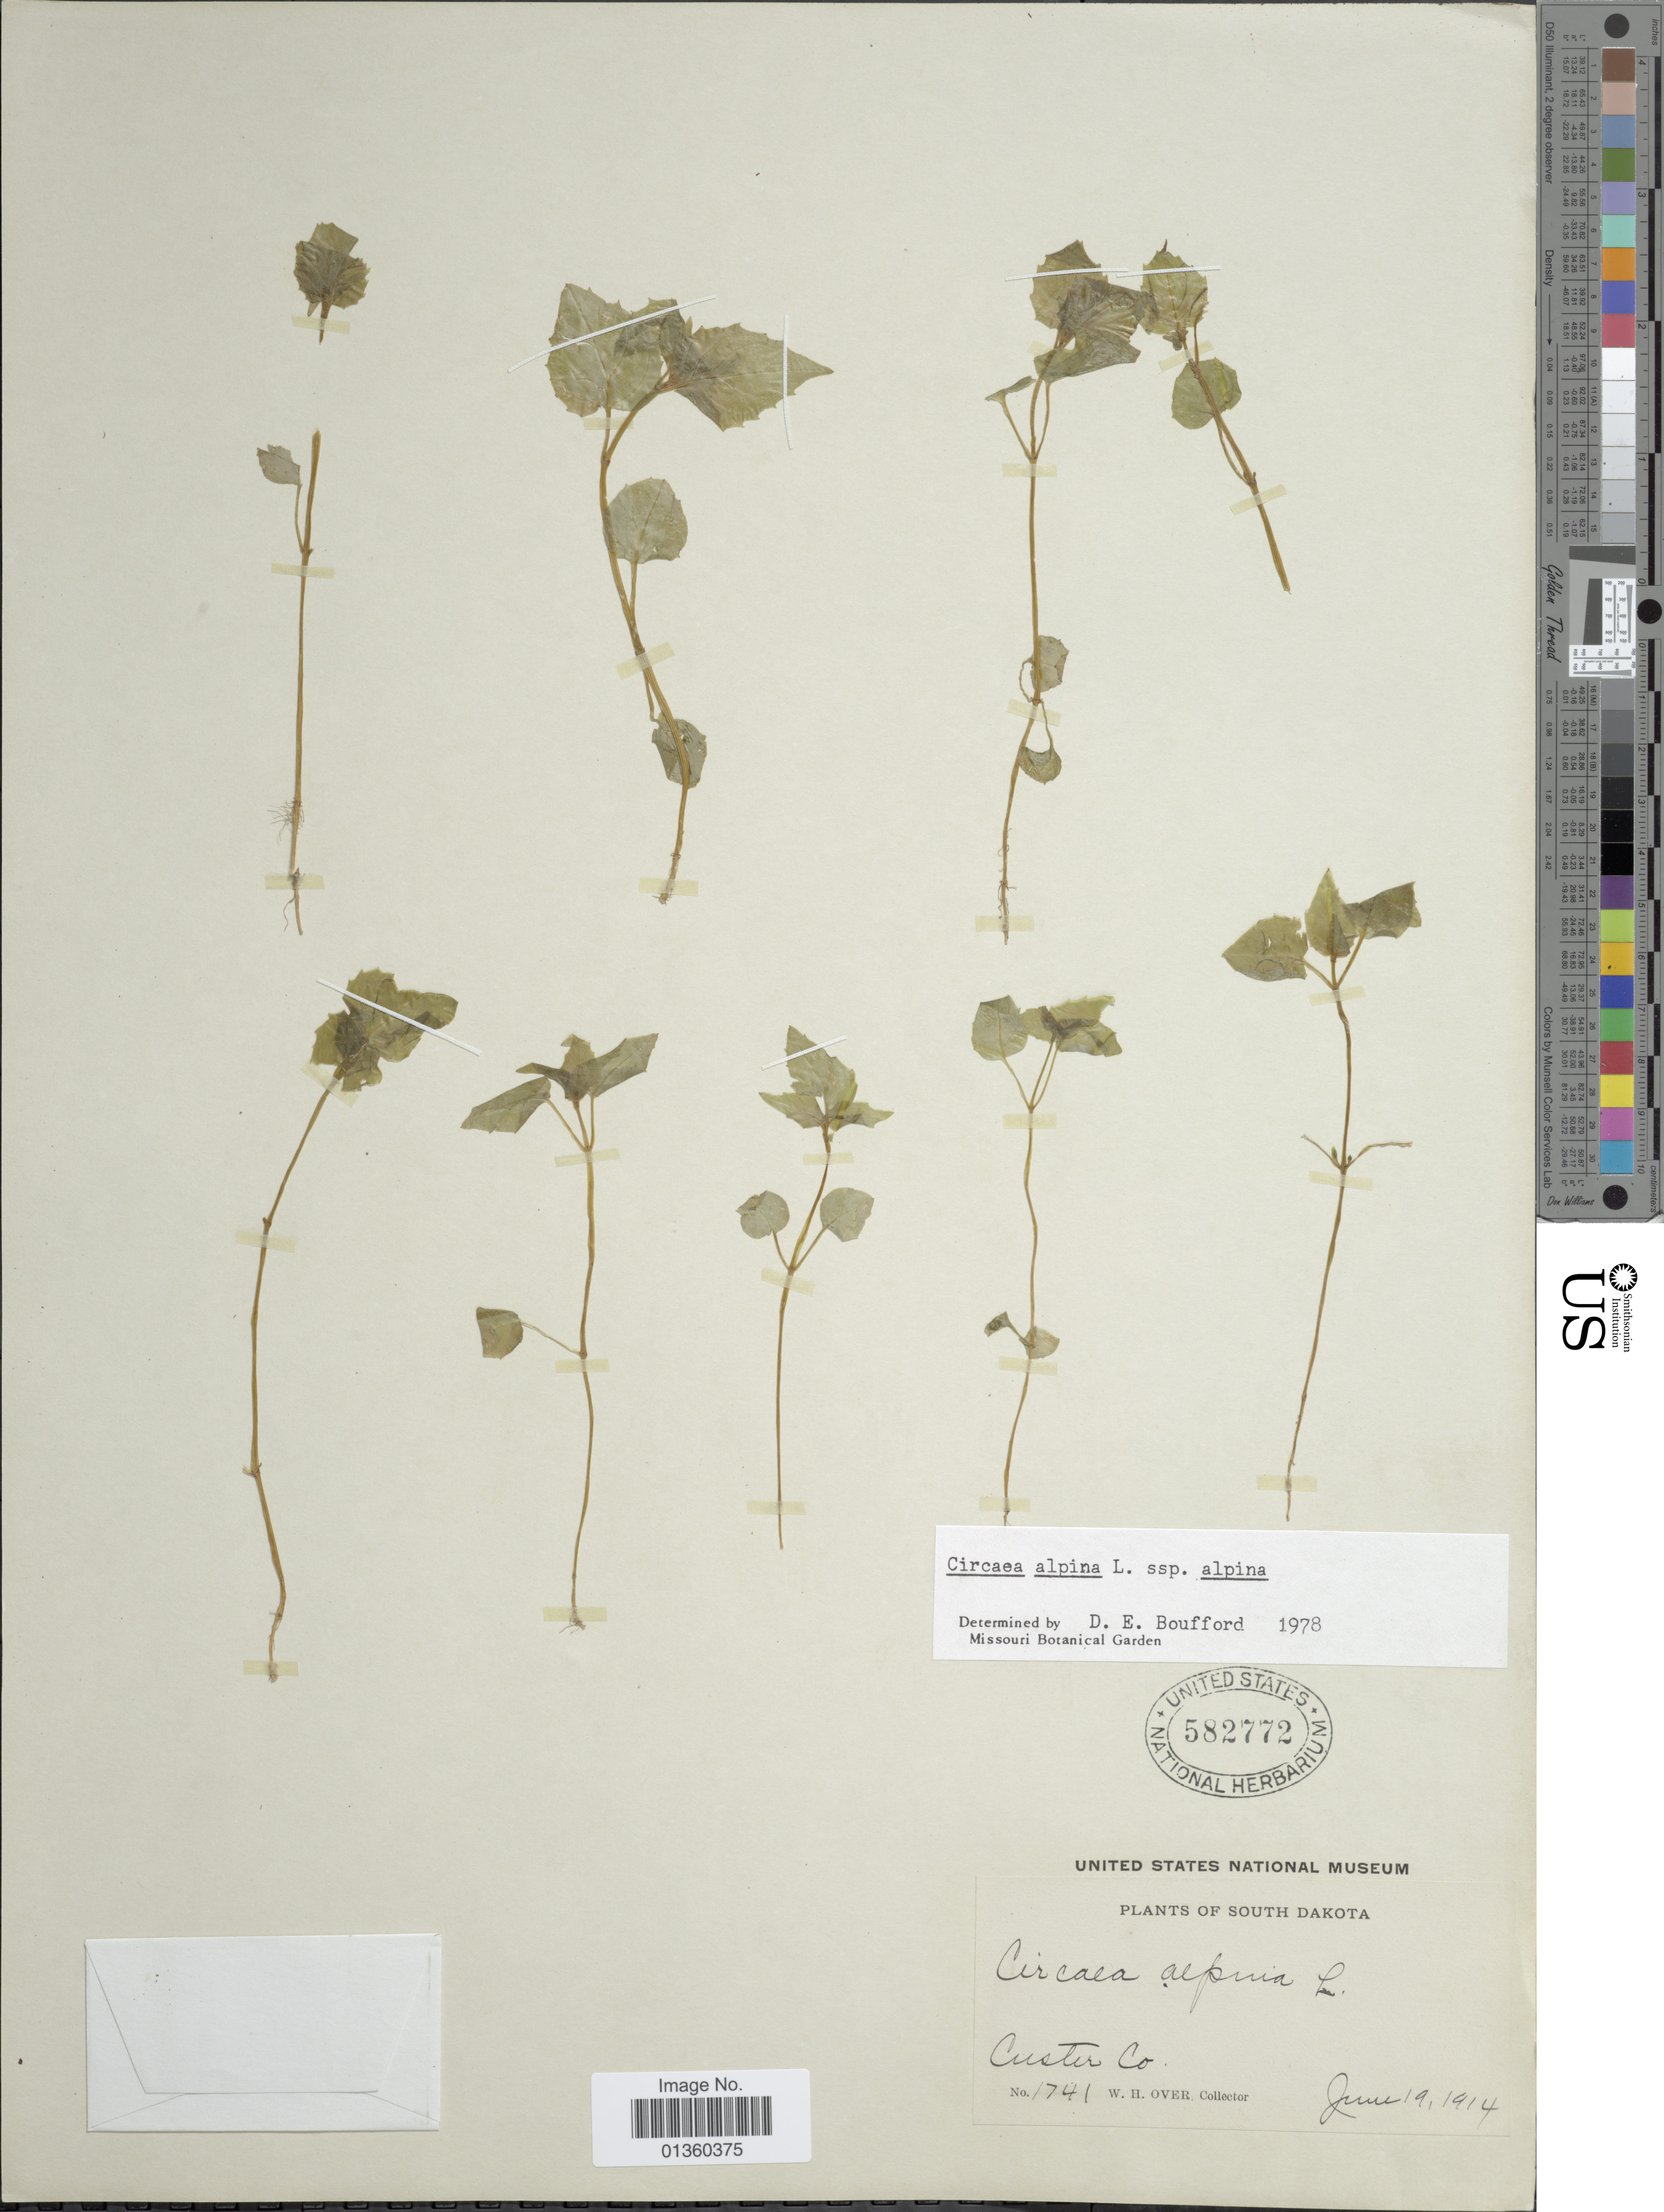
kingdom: Plantae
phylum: Tracheophyta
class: Magnoliopsida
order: Myrtales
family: Onagraceae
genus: Circaea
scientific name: Circaea alpina subsp. alpina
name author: L.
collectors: W. Over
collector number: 1741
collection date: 1914-06-19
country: United States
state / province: South Dakota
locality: Custer Co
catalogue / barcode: US 582772